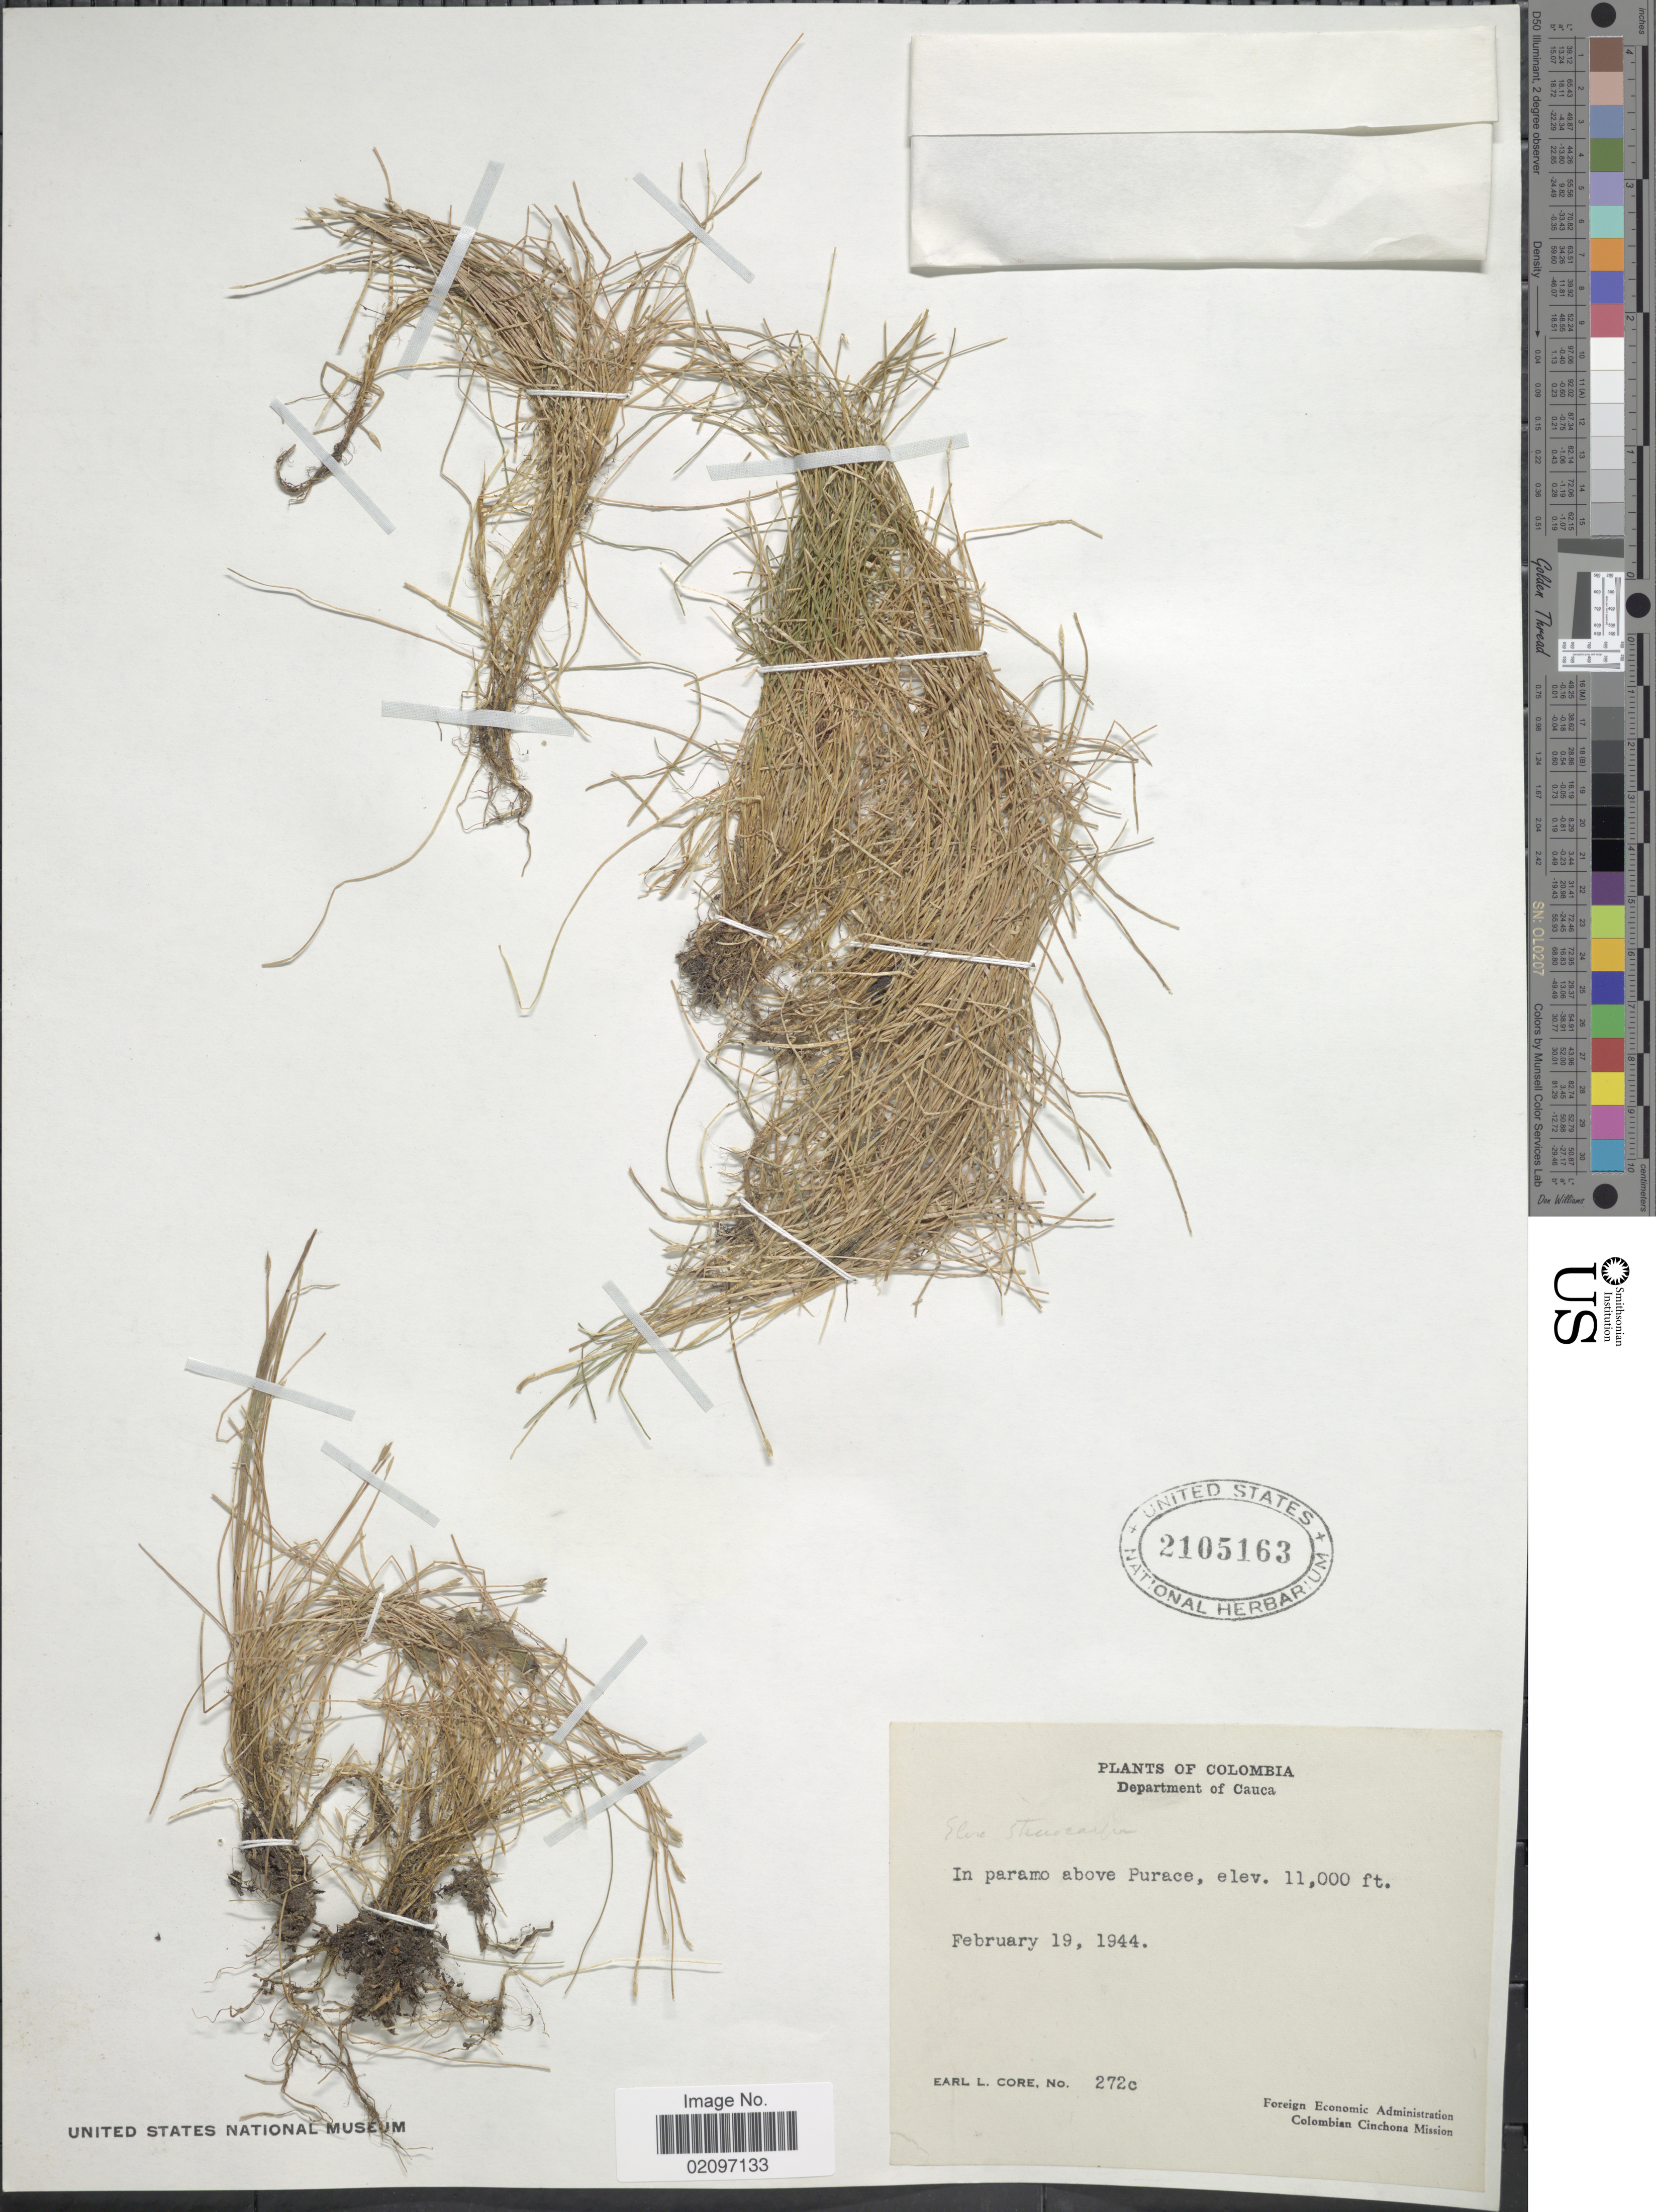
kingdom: Plantae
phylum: Tracheophyta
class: Liliopsida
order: Poales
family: Cyperaceae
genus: Eleocharis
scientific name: Eleocharis stenocarpa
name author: Svenson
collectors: E. L. Core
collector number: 272c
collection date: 1944-02-19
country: Colombia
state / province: Cauca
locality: Department of Cauca, In paramo above Purace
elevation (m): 3353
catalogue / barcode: US 2105163